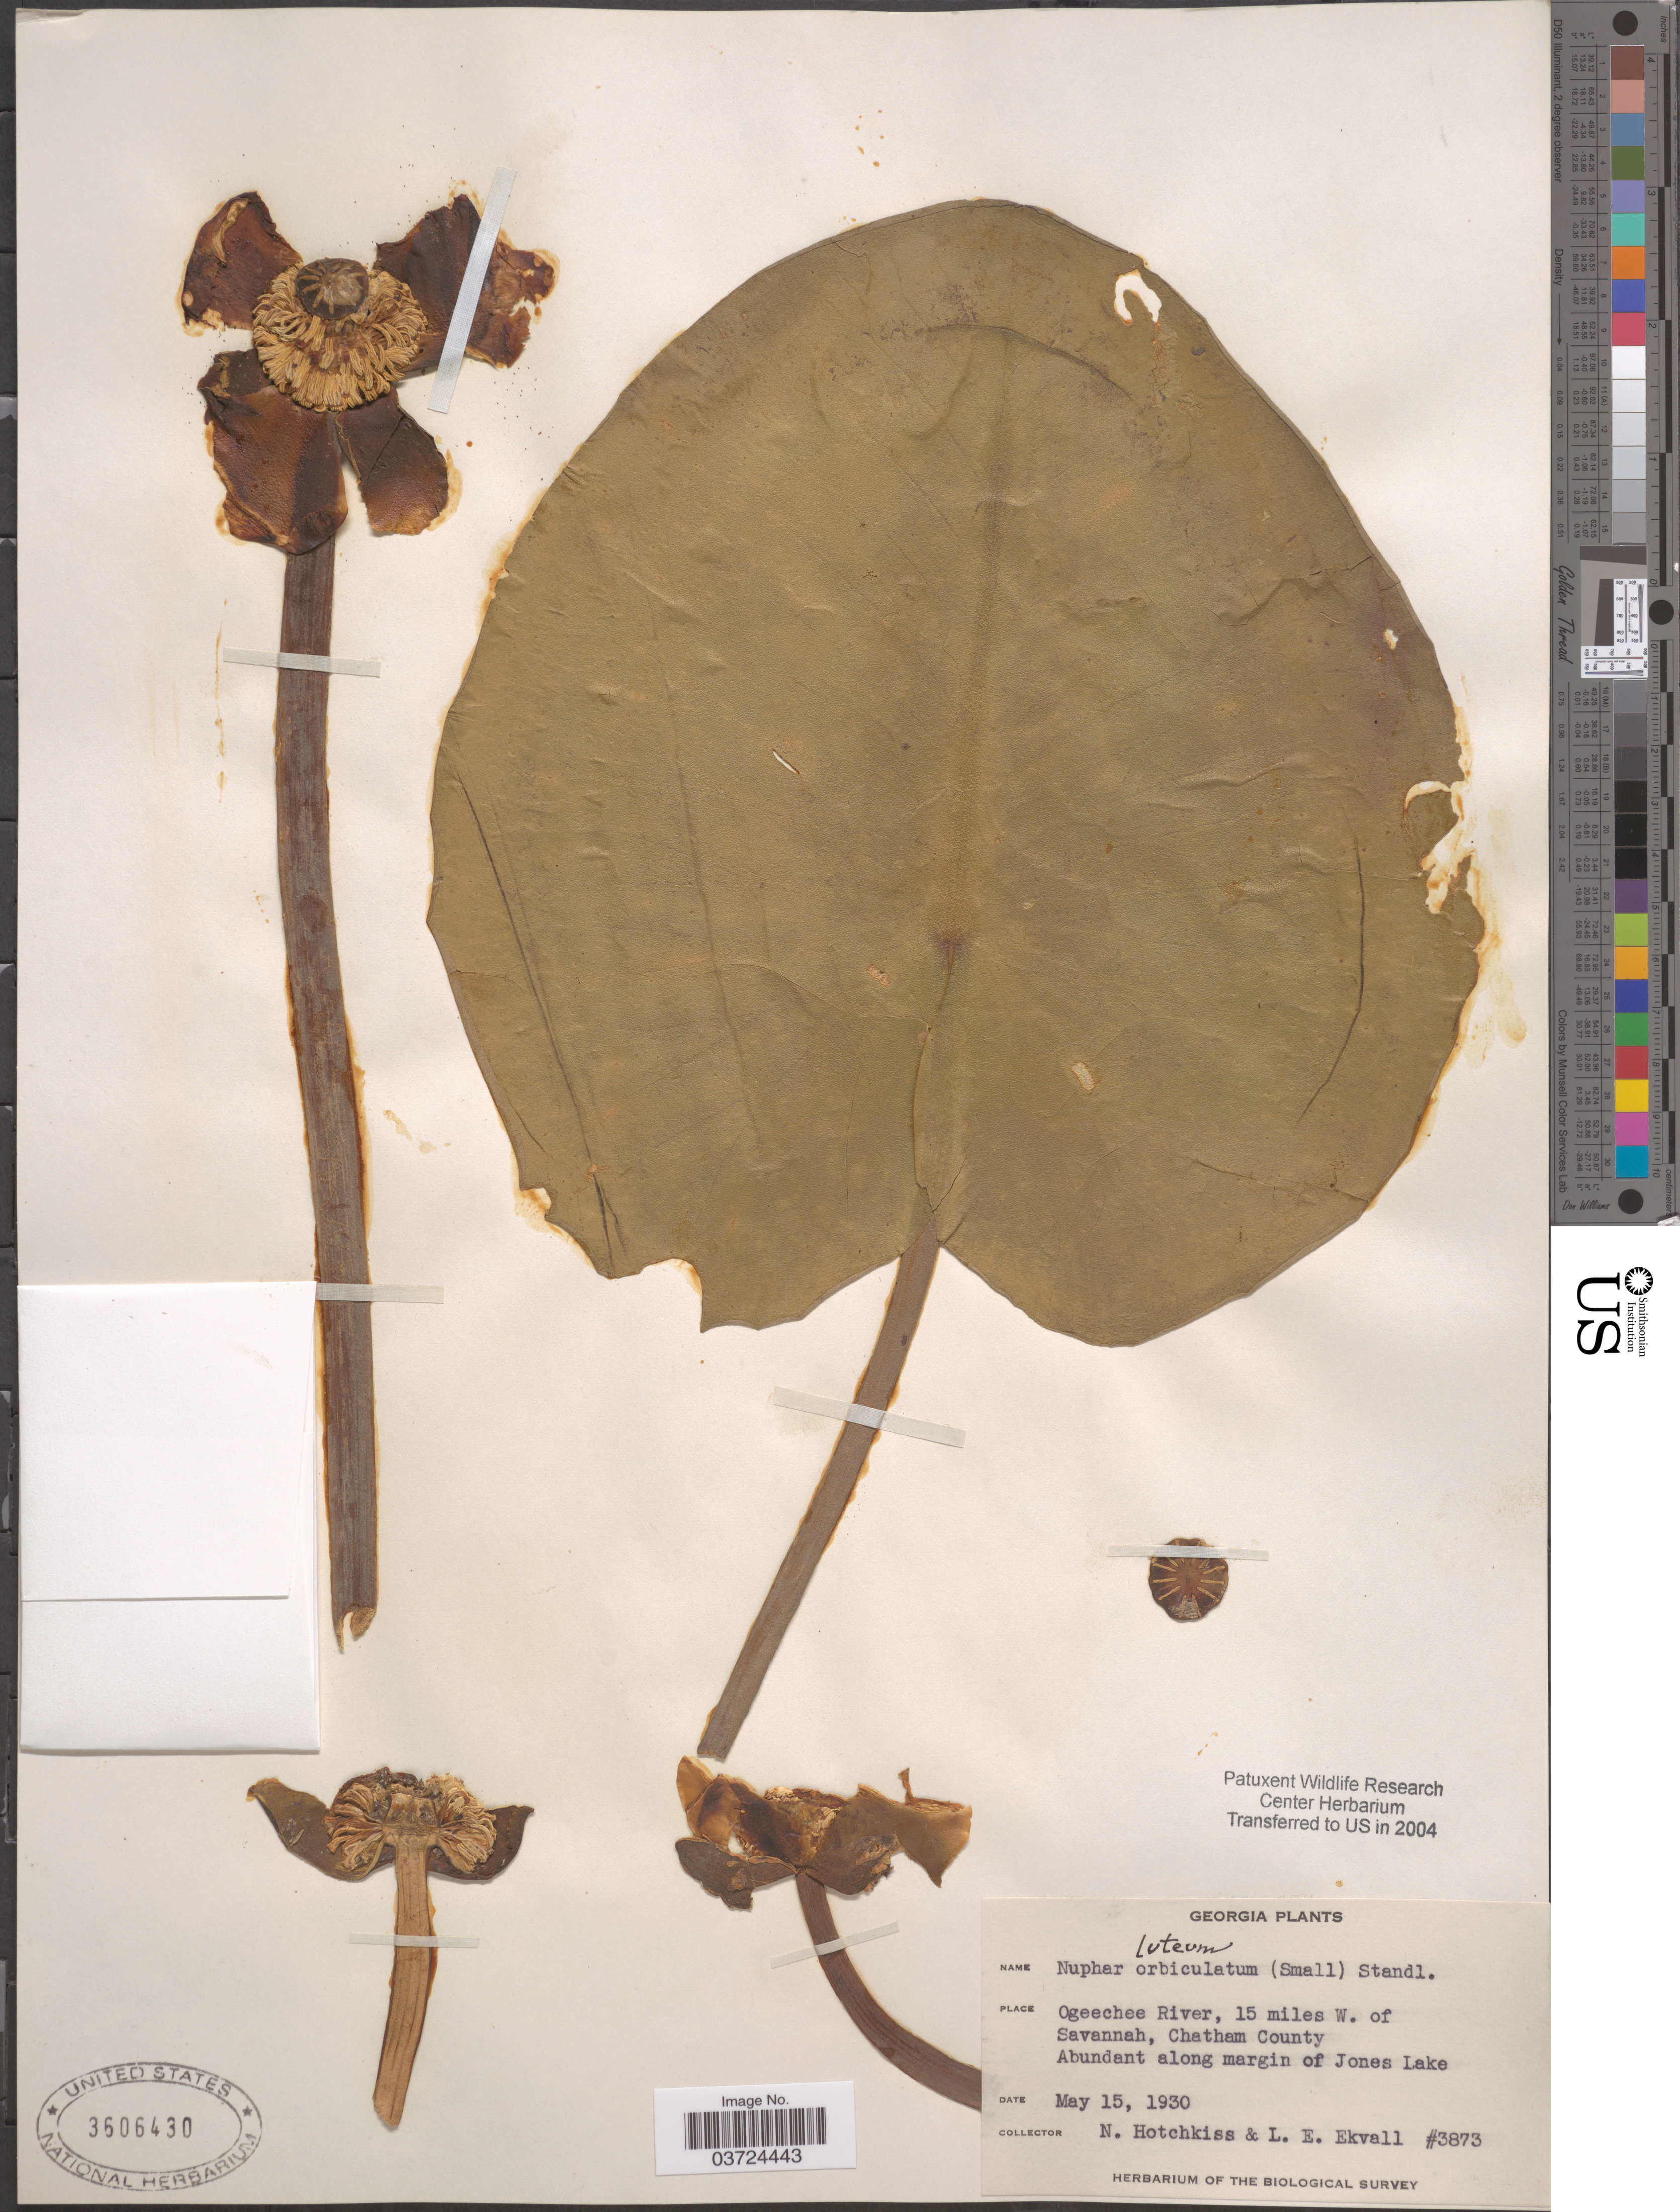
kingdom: Plantae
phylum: Tracheophyta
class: Magnoliopsida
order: Nymphaeales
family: Nymphaeaceae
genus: Nuphar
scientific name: Nuphar lutea subsp. orbiculata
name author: (Small) E.O. Beal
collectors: N. Hotchkiss & L. Ekvall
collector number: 3873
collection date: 1930-05-15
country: United States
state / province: Georgia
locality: Ogeechee River, 15 miles W. of Savannah, Chatham County. Along margin of Jones Lake.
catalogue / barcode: US 3606430